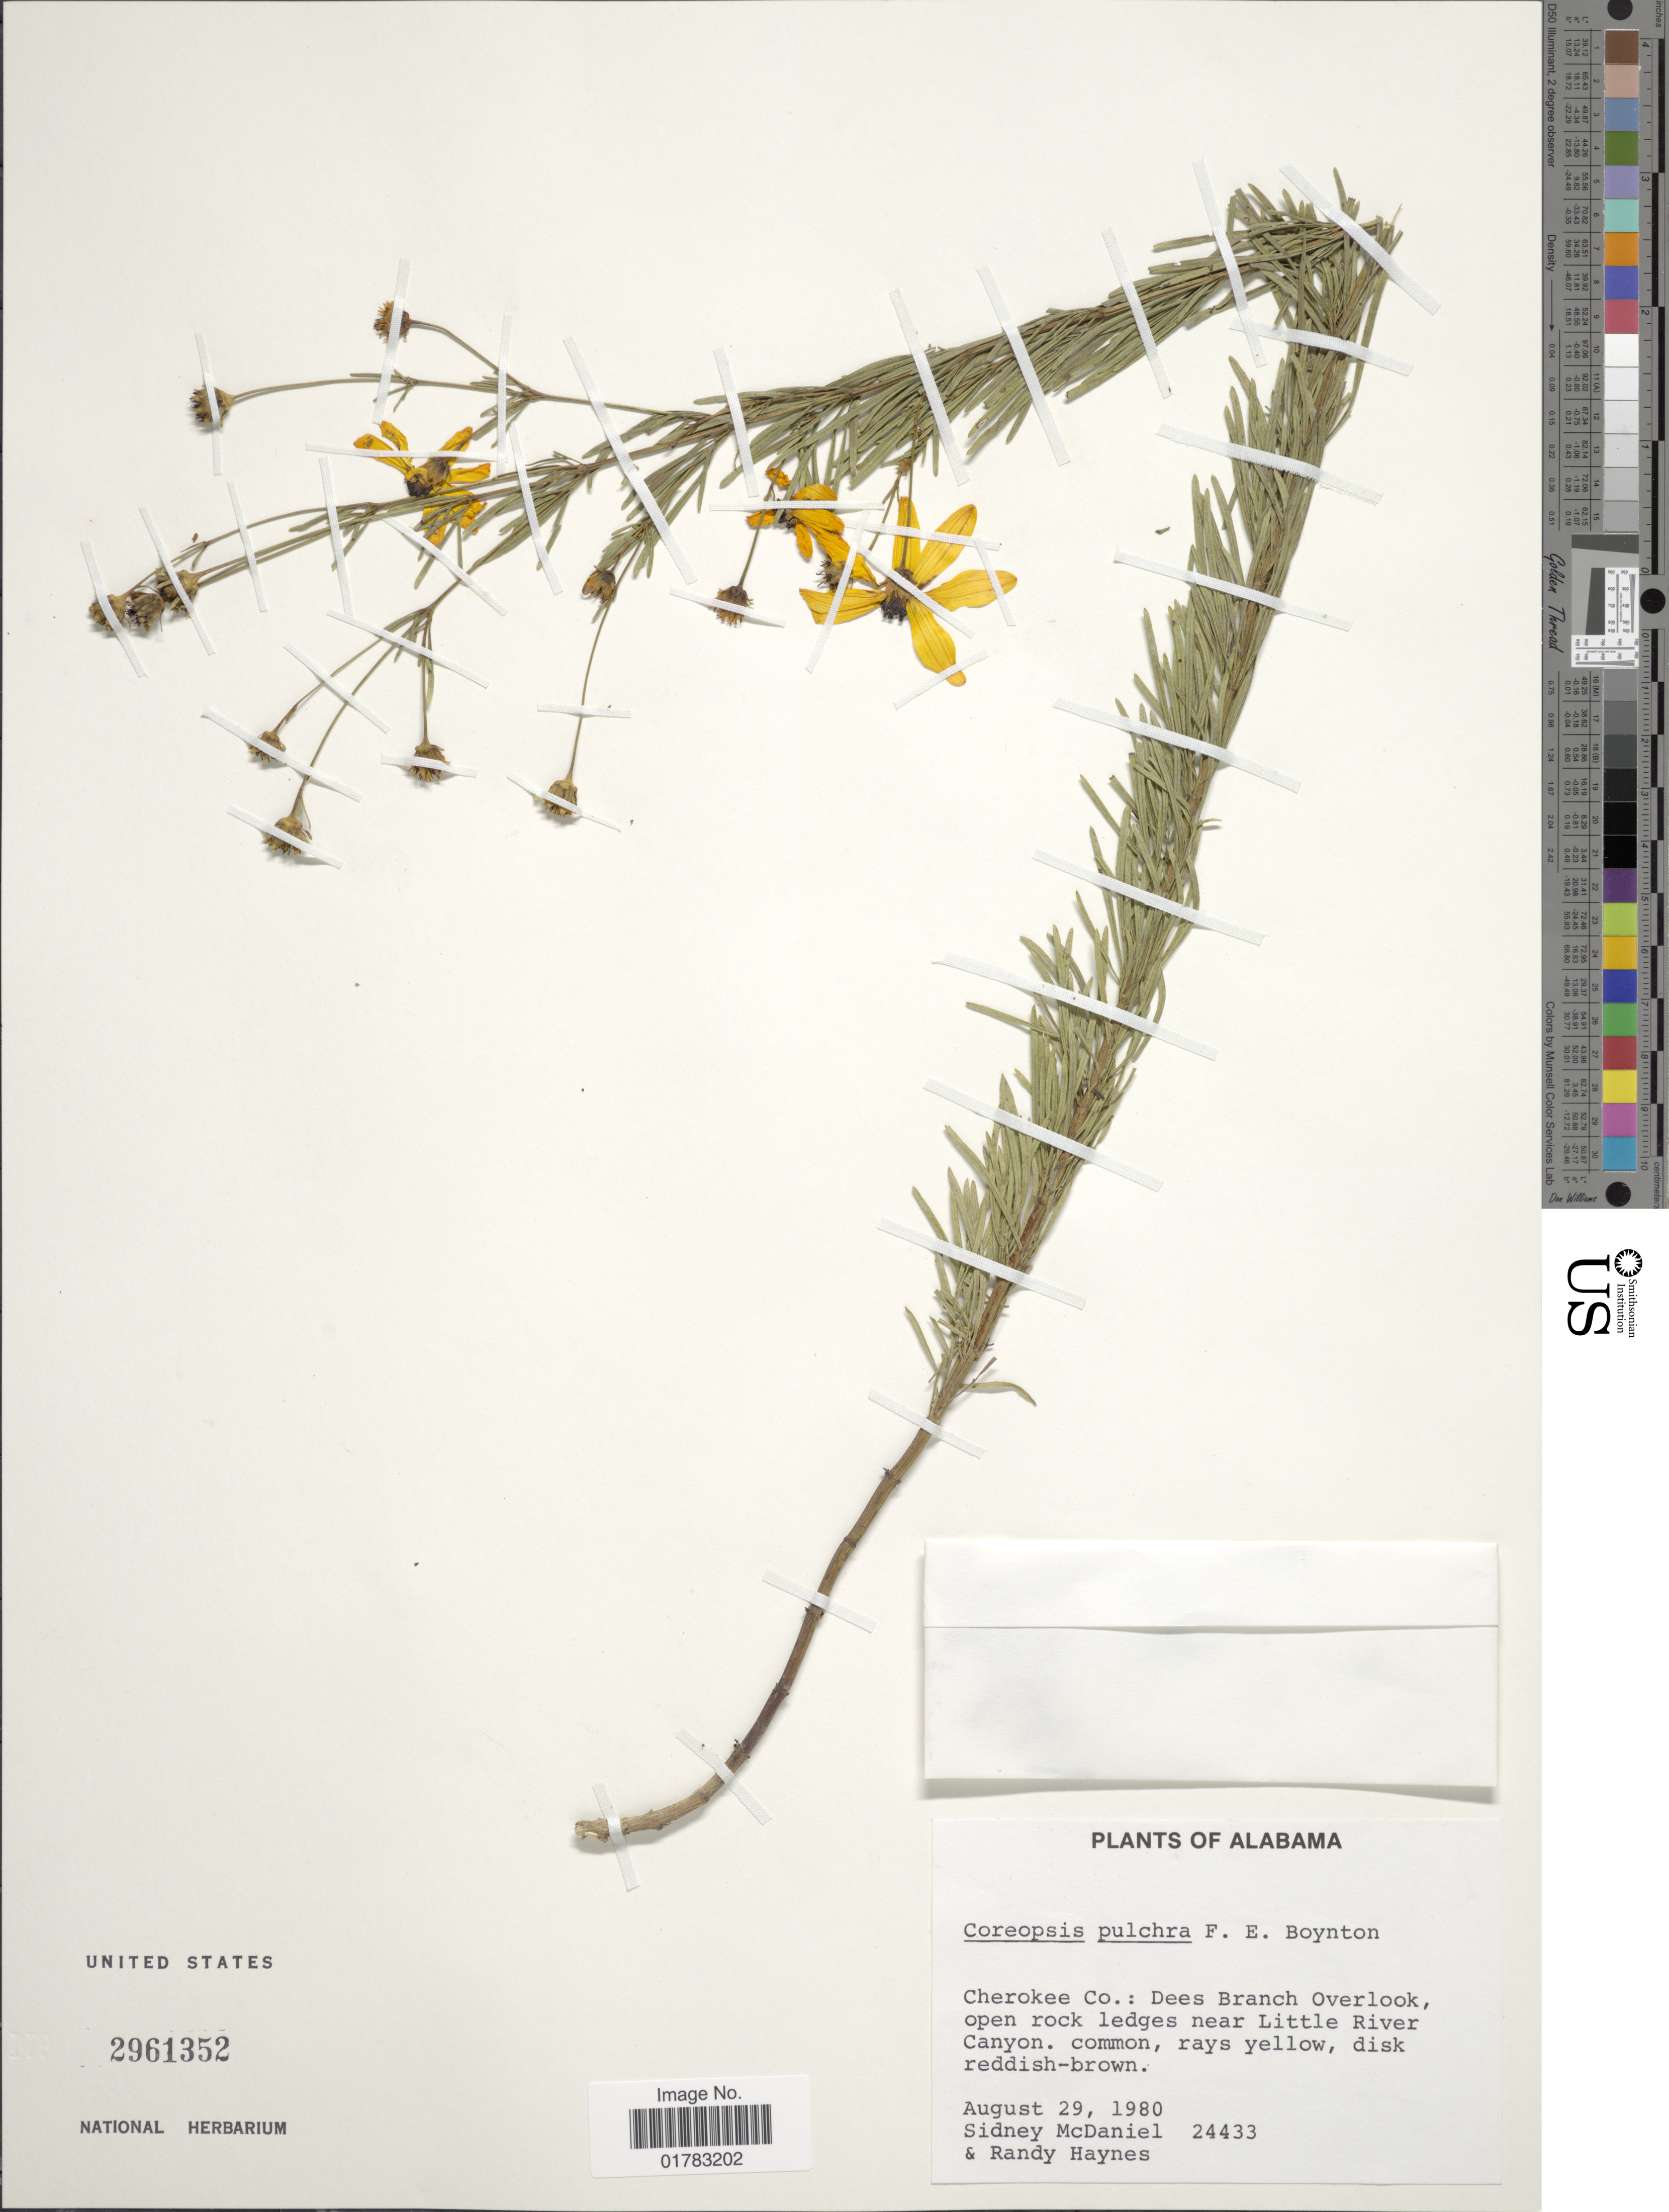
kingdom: Plantae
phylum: Tracheophyta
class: Magnoliopsida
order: Asterales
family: Asteraceae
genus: Coreopsis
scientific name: Coreopsis pulchra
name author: Boynton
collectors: S. McDaniel & R. Haynes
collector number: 24433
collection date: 1980-08-29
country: United States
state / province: Alabama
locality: Cherokee Co.: Dees Branch Overlook, open rock ledges near Little River Canyon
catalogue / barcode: US 2961352